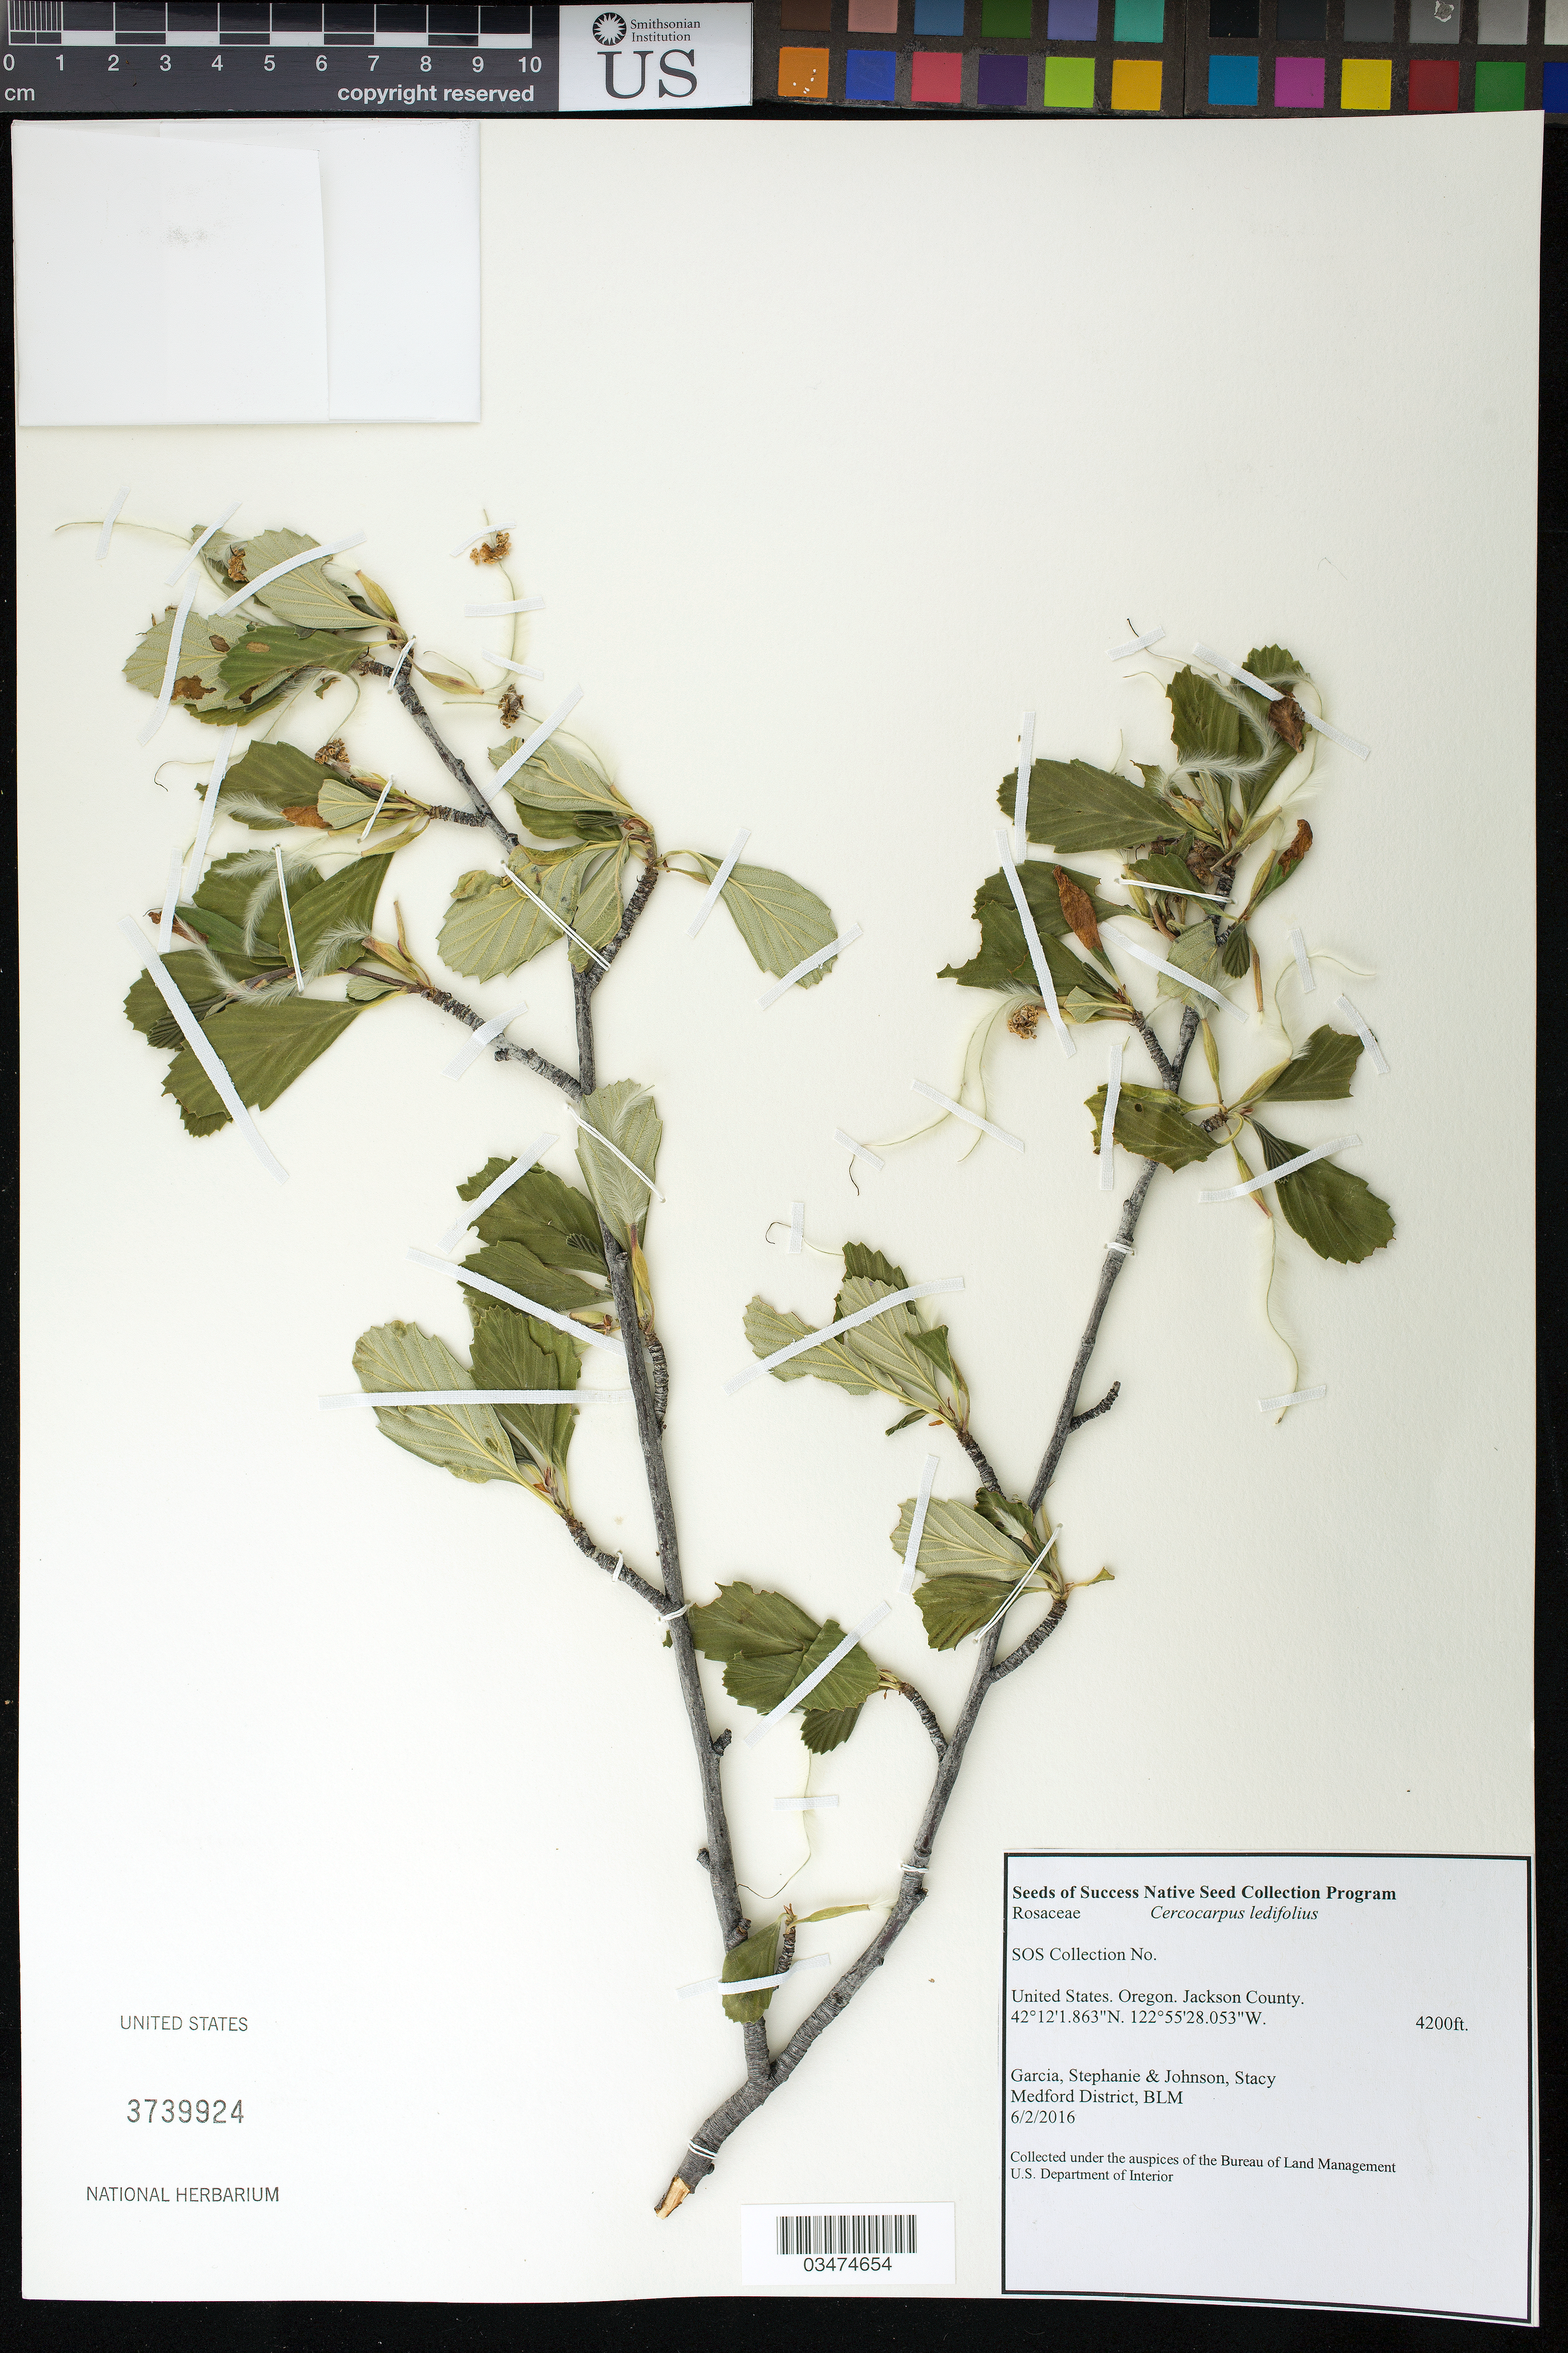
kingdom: Plantae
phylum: Tracheophyta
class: Magnoliopsida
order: Rosales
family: Rosaceae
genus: Cercocarpus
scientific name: Cercocarpus ledifolius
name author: Nutt.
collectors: S. Garcia & S. Johnson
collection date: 2016-06-02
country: United States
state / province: Oregon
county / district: Jackson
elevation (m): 1280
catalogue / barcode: US 3739924